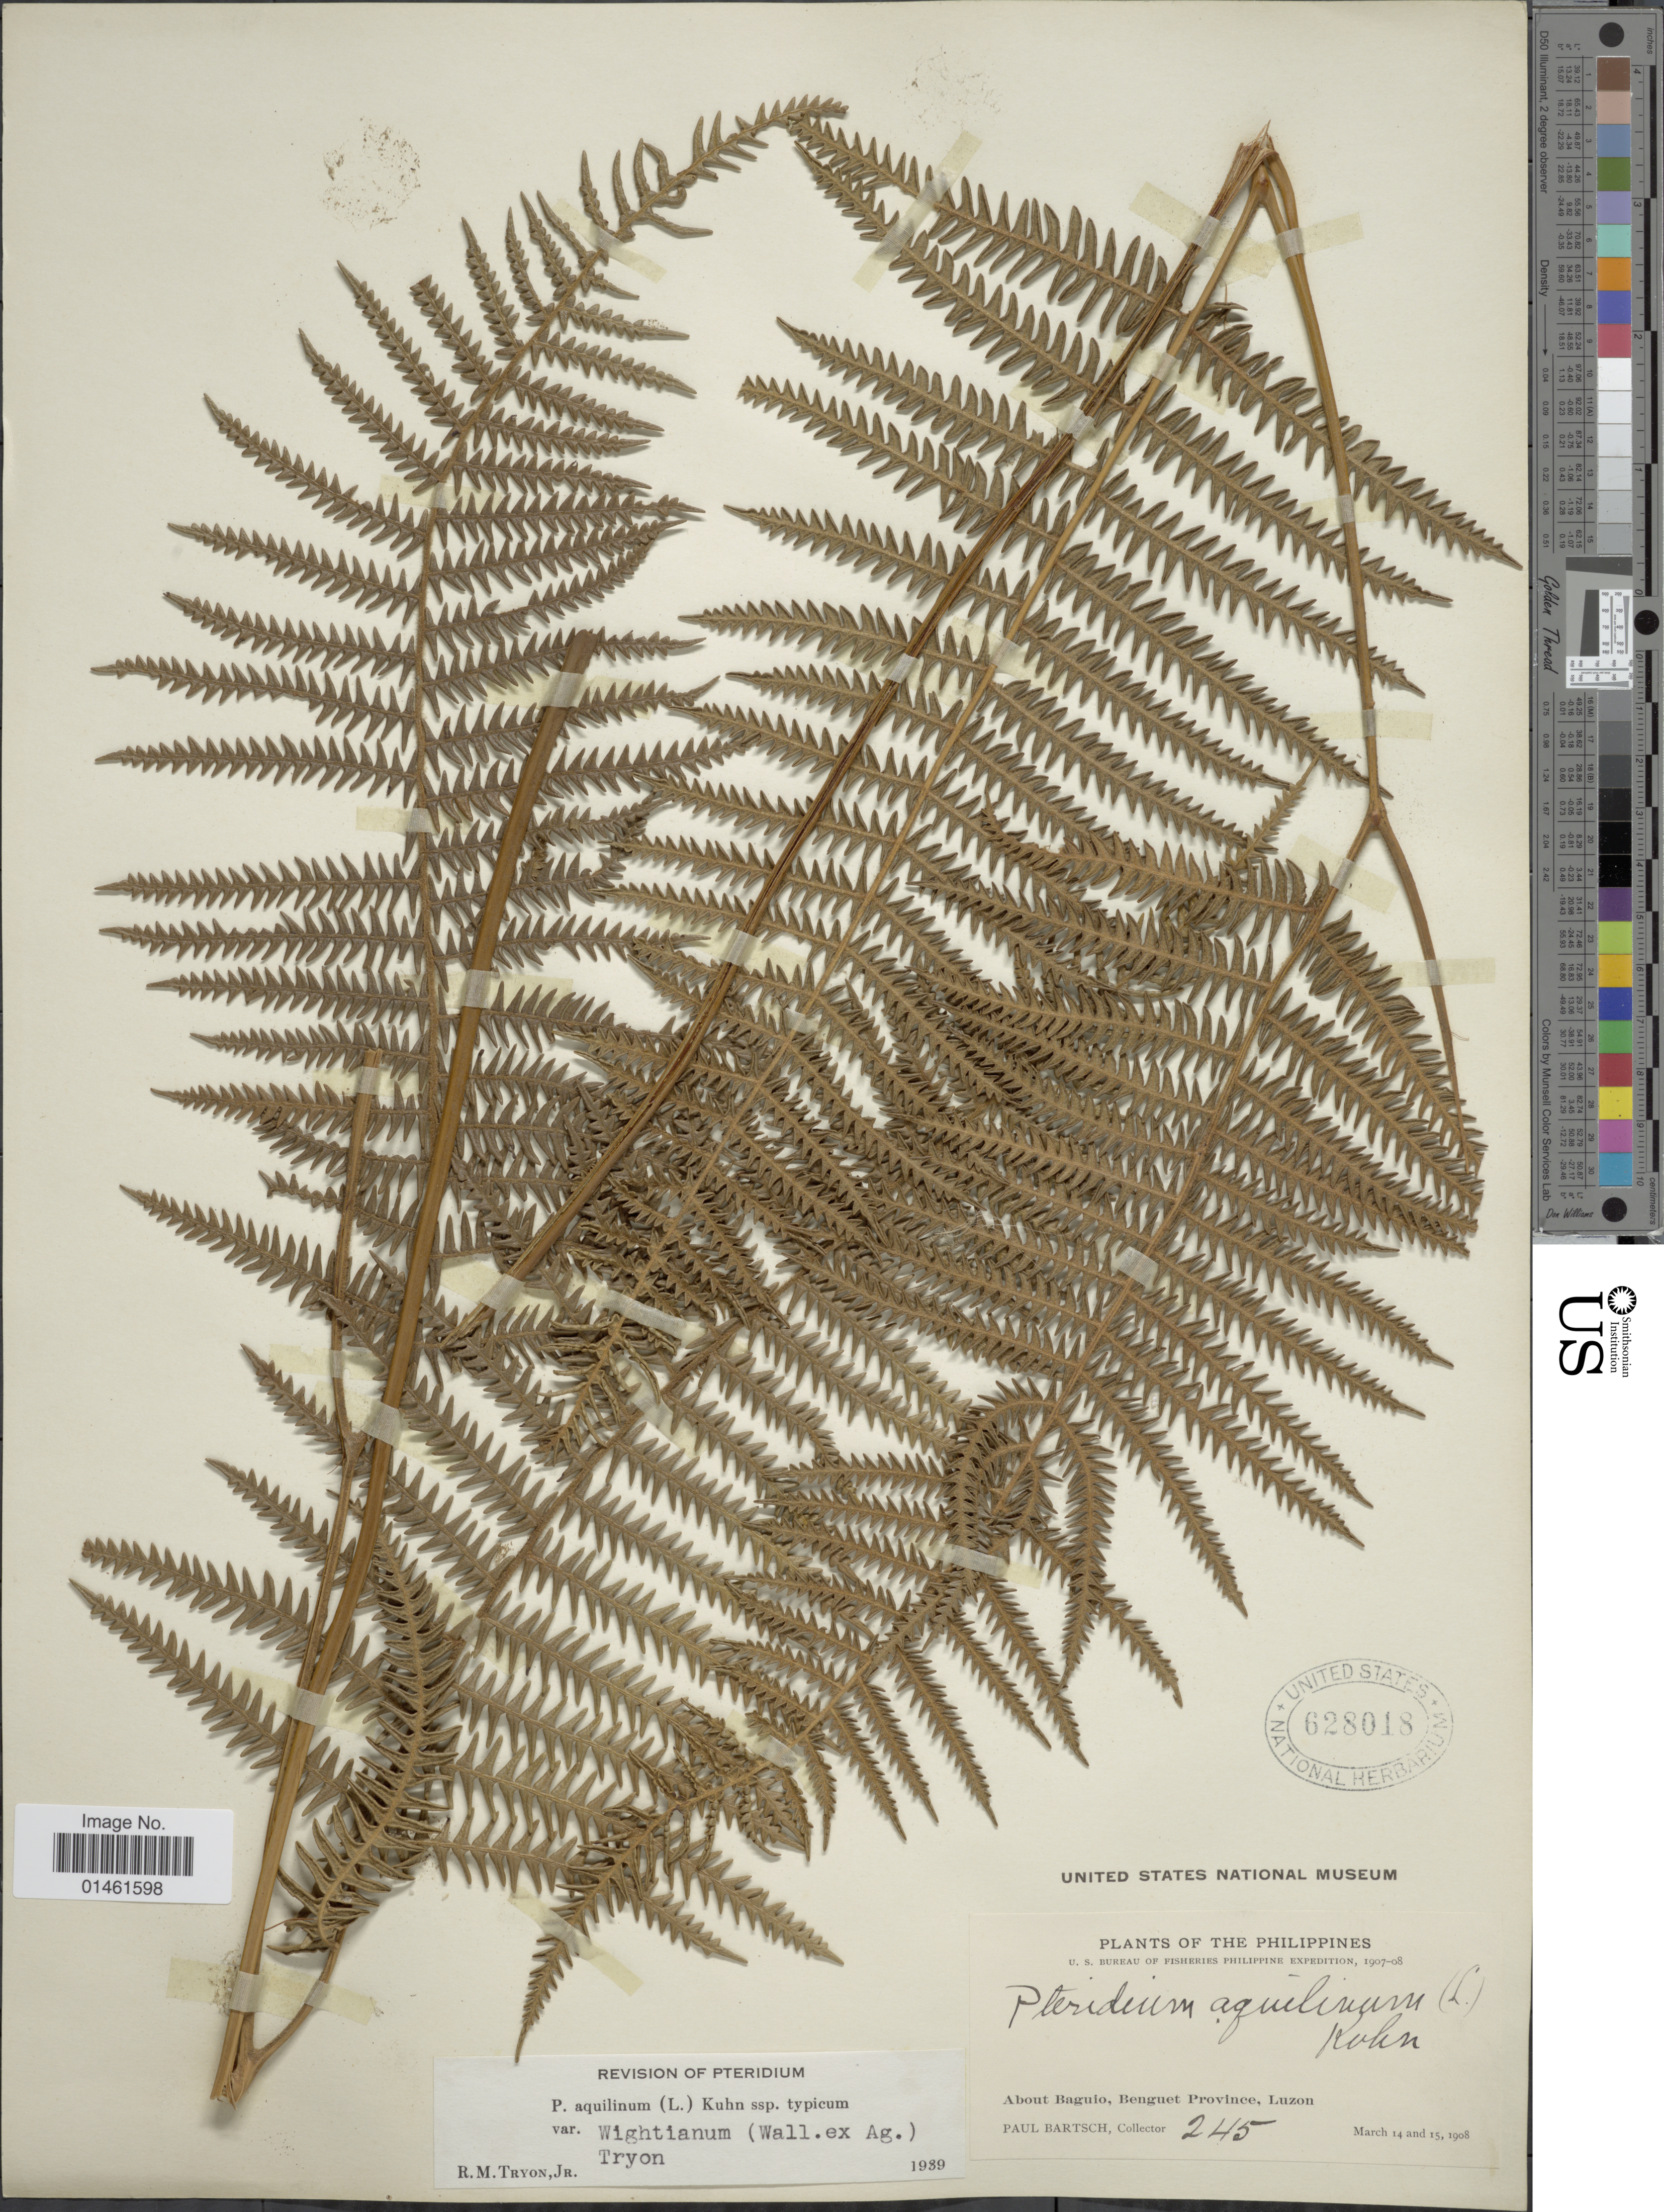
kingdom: Plantae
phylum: Tracheophyta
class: Polypodiopsida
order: Polypodiales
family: Dennstaedtiaceae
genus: Pteridium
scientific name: Pteridium aquilinum var. wightianum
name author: (J. Agardh) R.M. Tryon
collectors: P. Bartsch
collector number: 245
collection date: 1908-03-14/1908-03-15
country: Philippines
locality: About Baguio, Benguet Province, Luzon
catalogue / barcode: US 628018